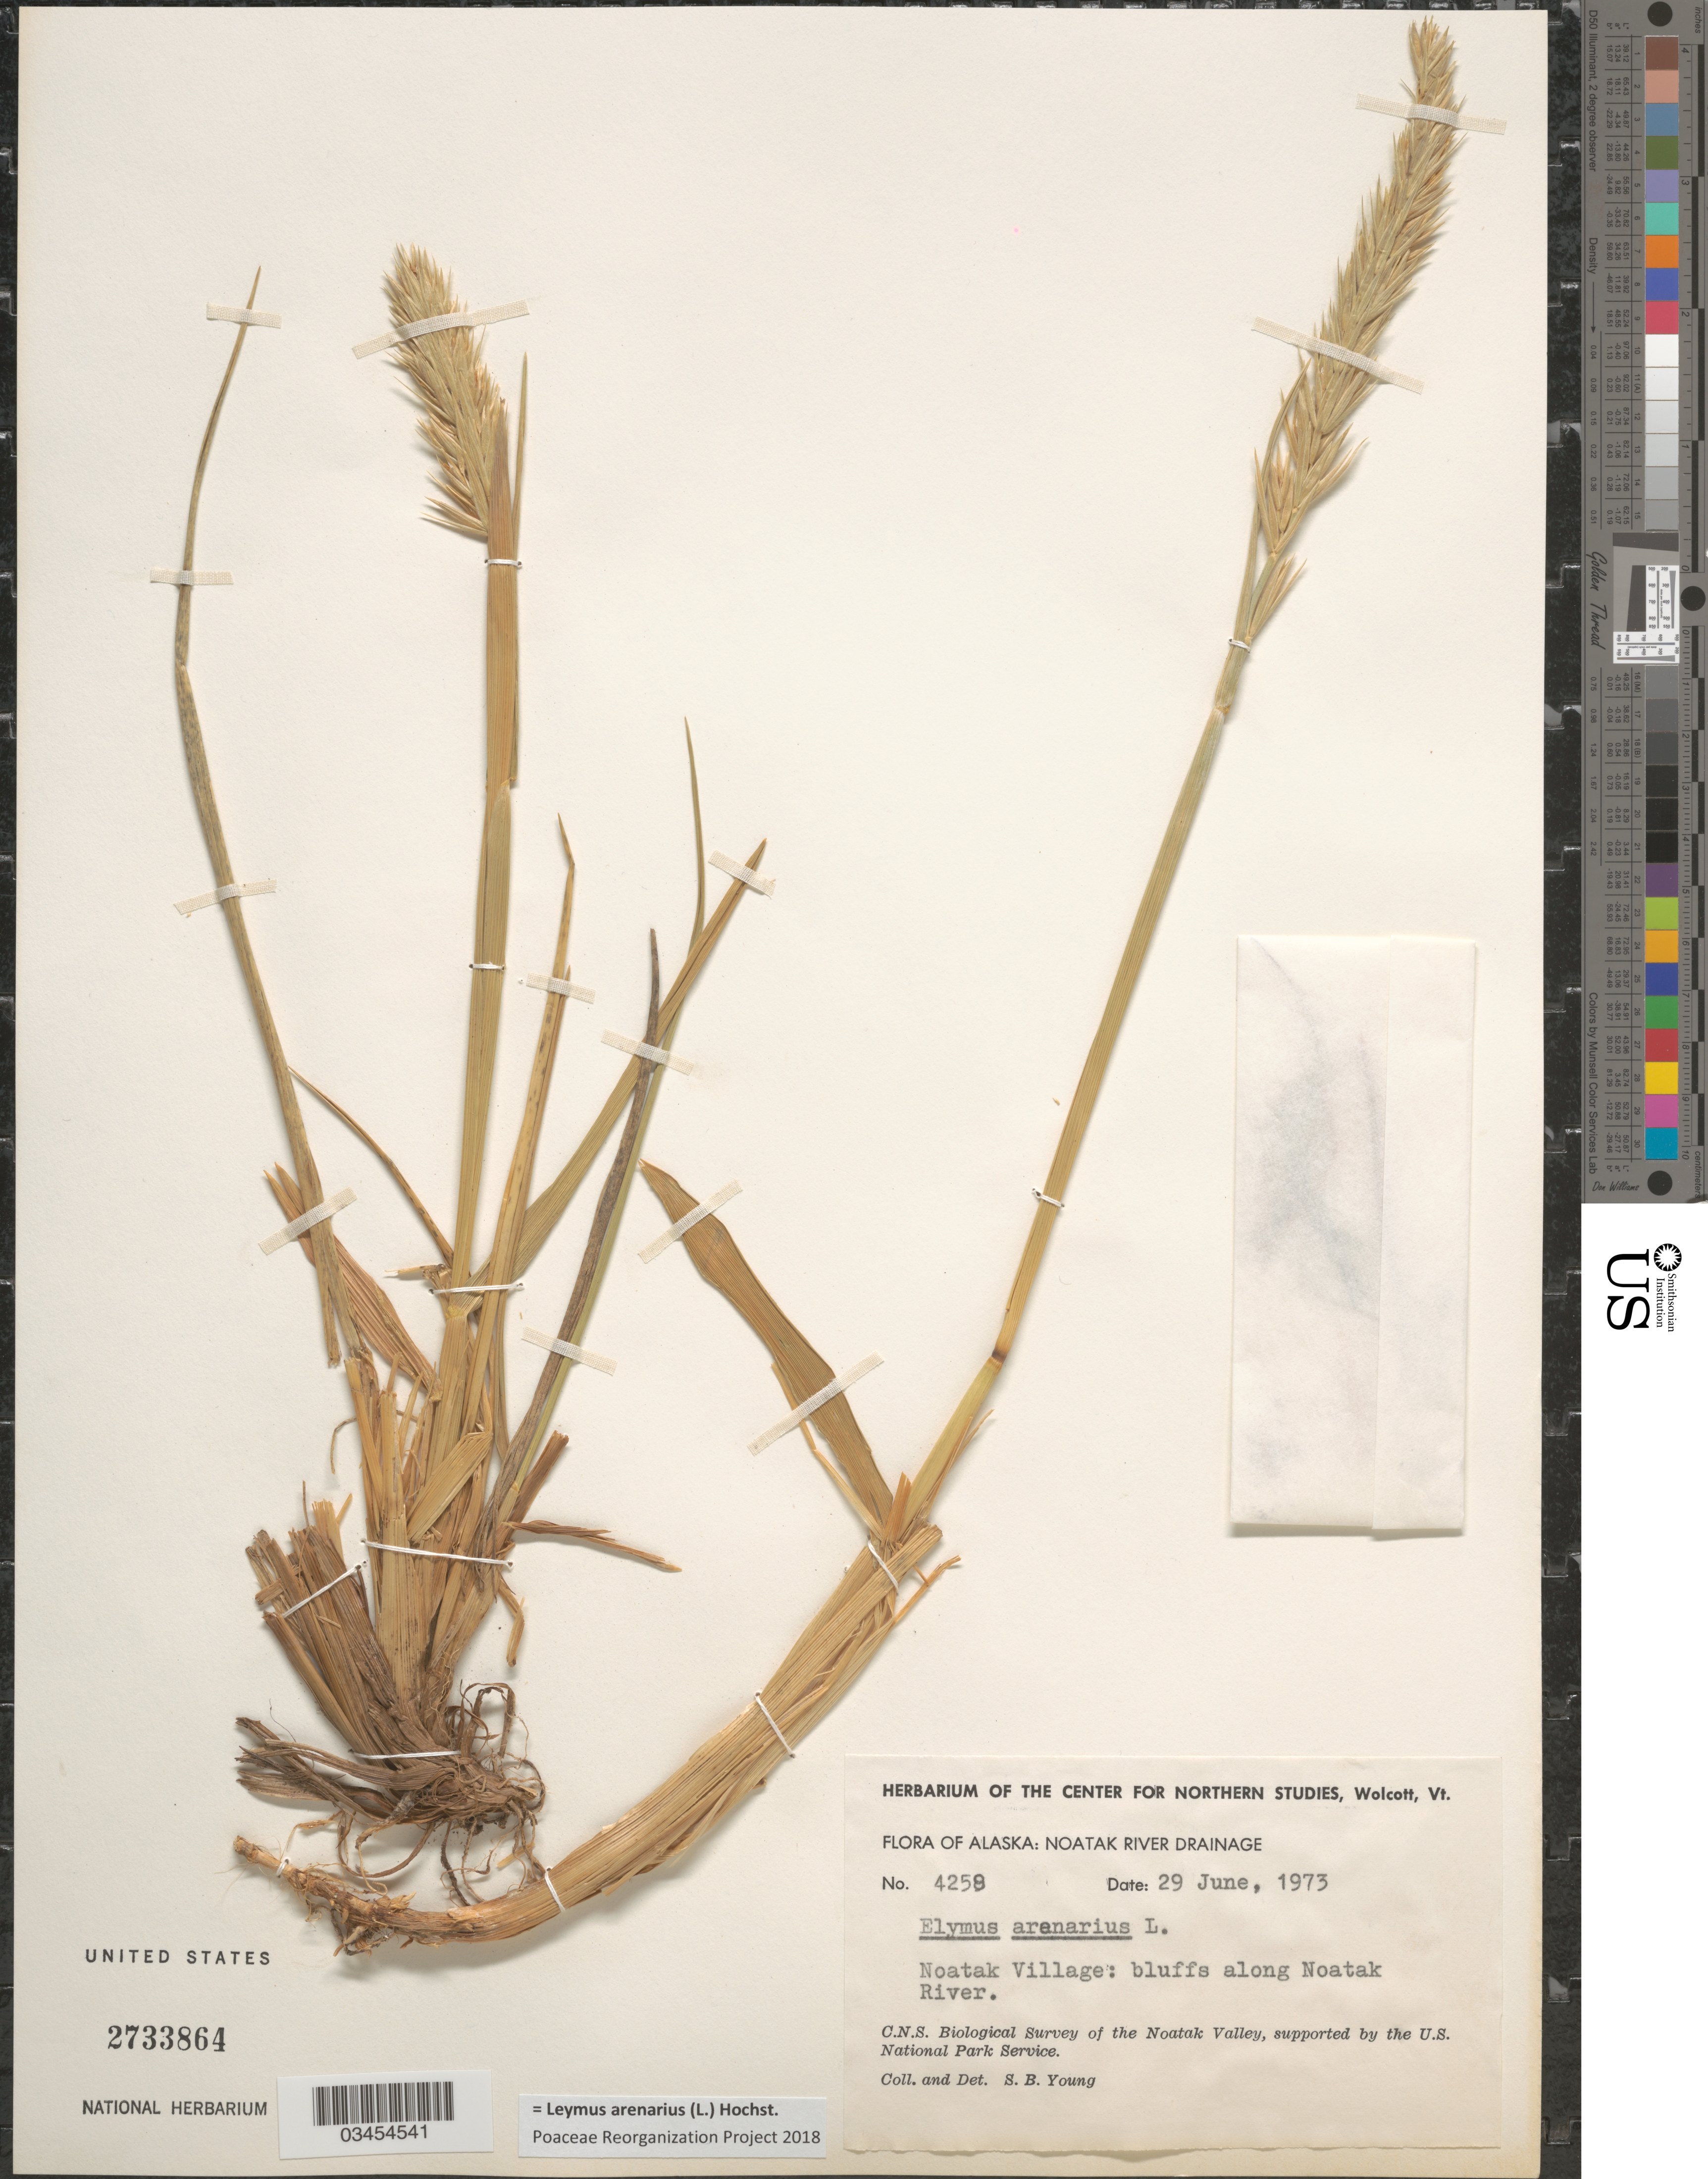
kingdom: Plantae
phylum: Tracheophyta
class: Liliopsida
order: Poales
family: Poaceae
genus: Leymus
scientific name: Leymus mollis subsp. villosissimus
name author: (Scribn.) Á. Löve & D. Löve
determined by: Soreng, Robert J., Research Associate (BOT), Smithsonian Institution - National Museum of Natural History (UNITED STATES)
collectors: S. Young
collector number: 4258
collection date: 1973-06-29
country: United States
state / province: Alaska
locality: Noatak River Drainage. Noatak Village: bluffs along Noatak River. C.N.S. Biological Survey of the Noatak Valley, supported by the U.S. National Park Service.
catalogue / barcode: US 2733864